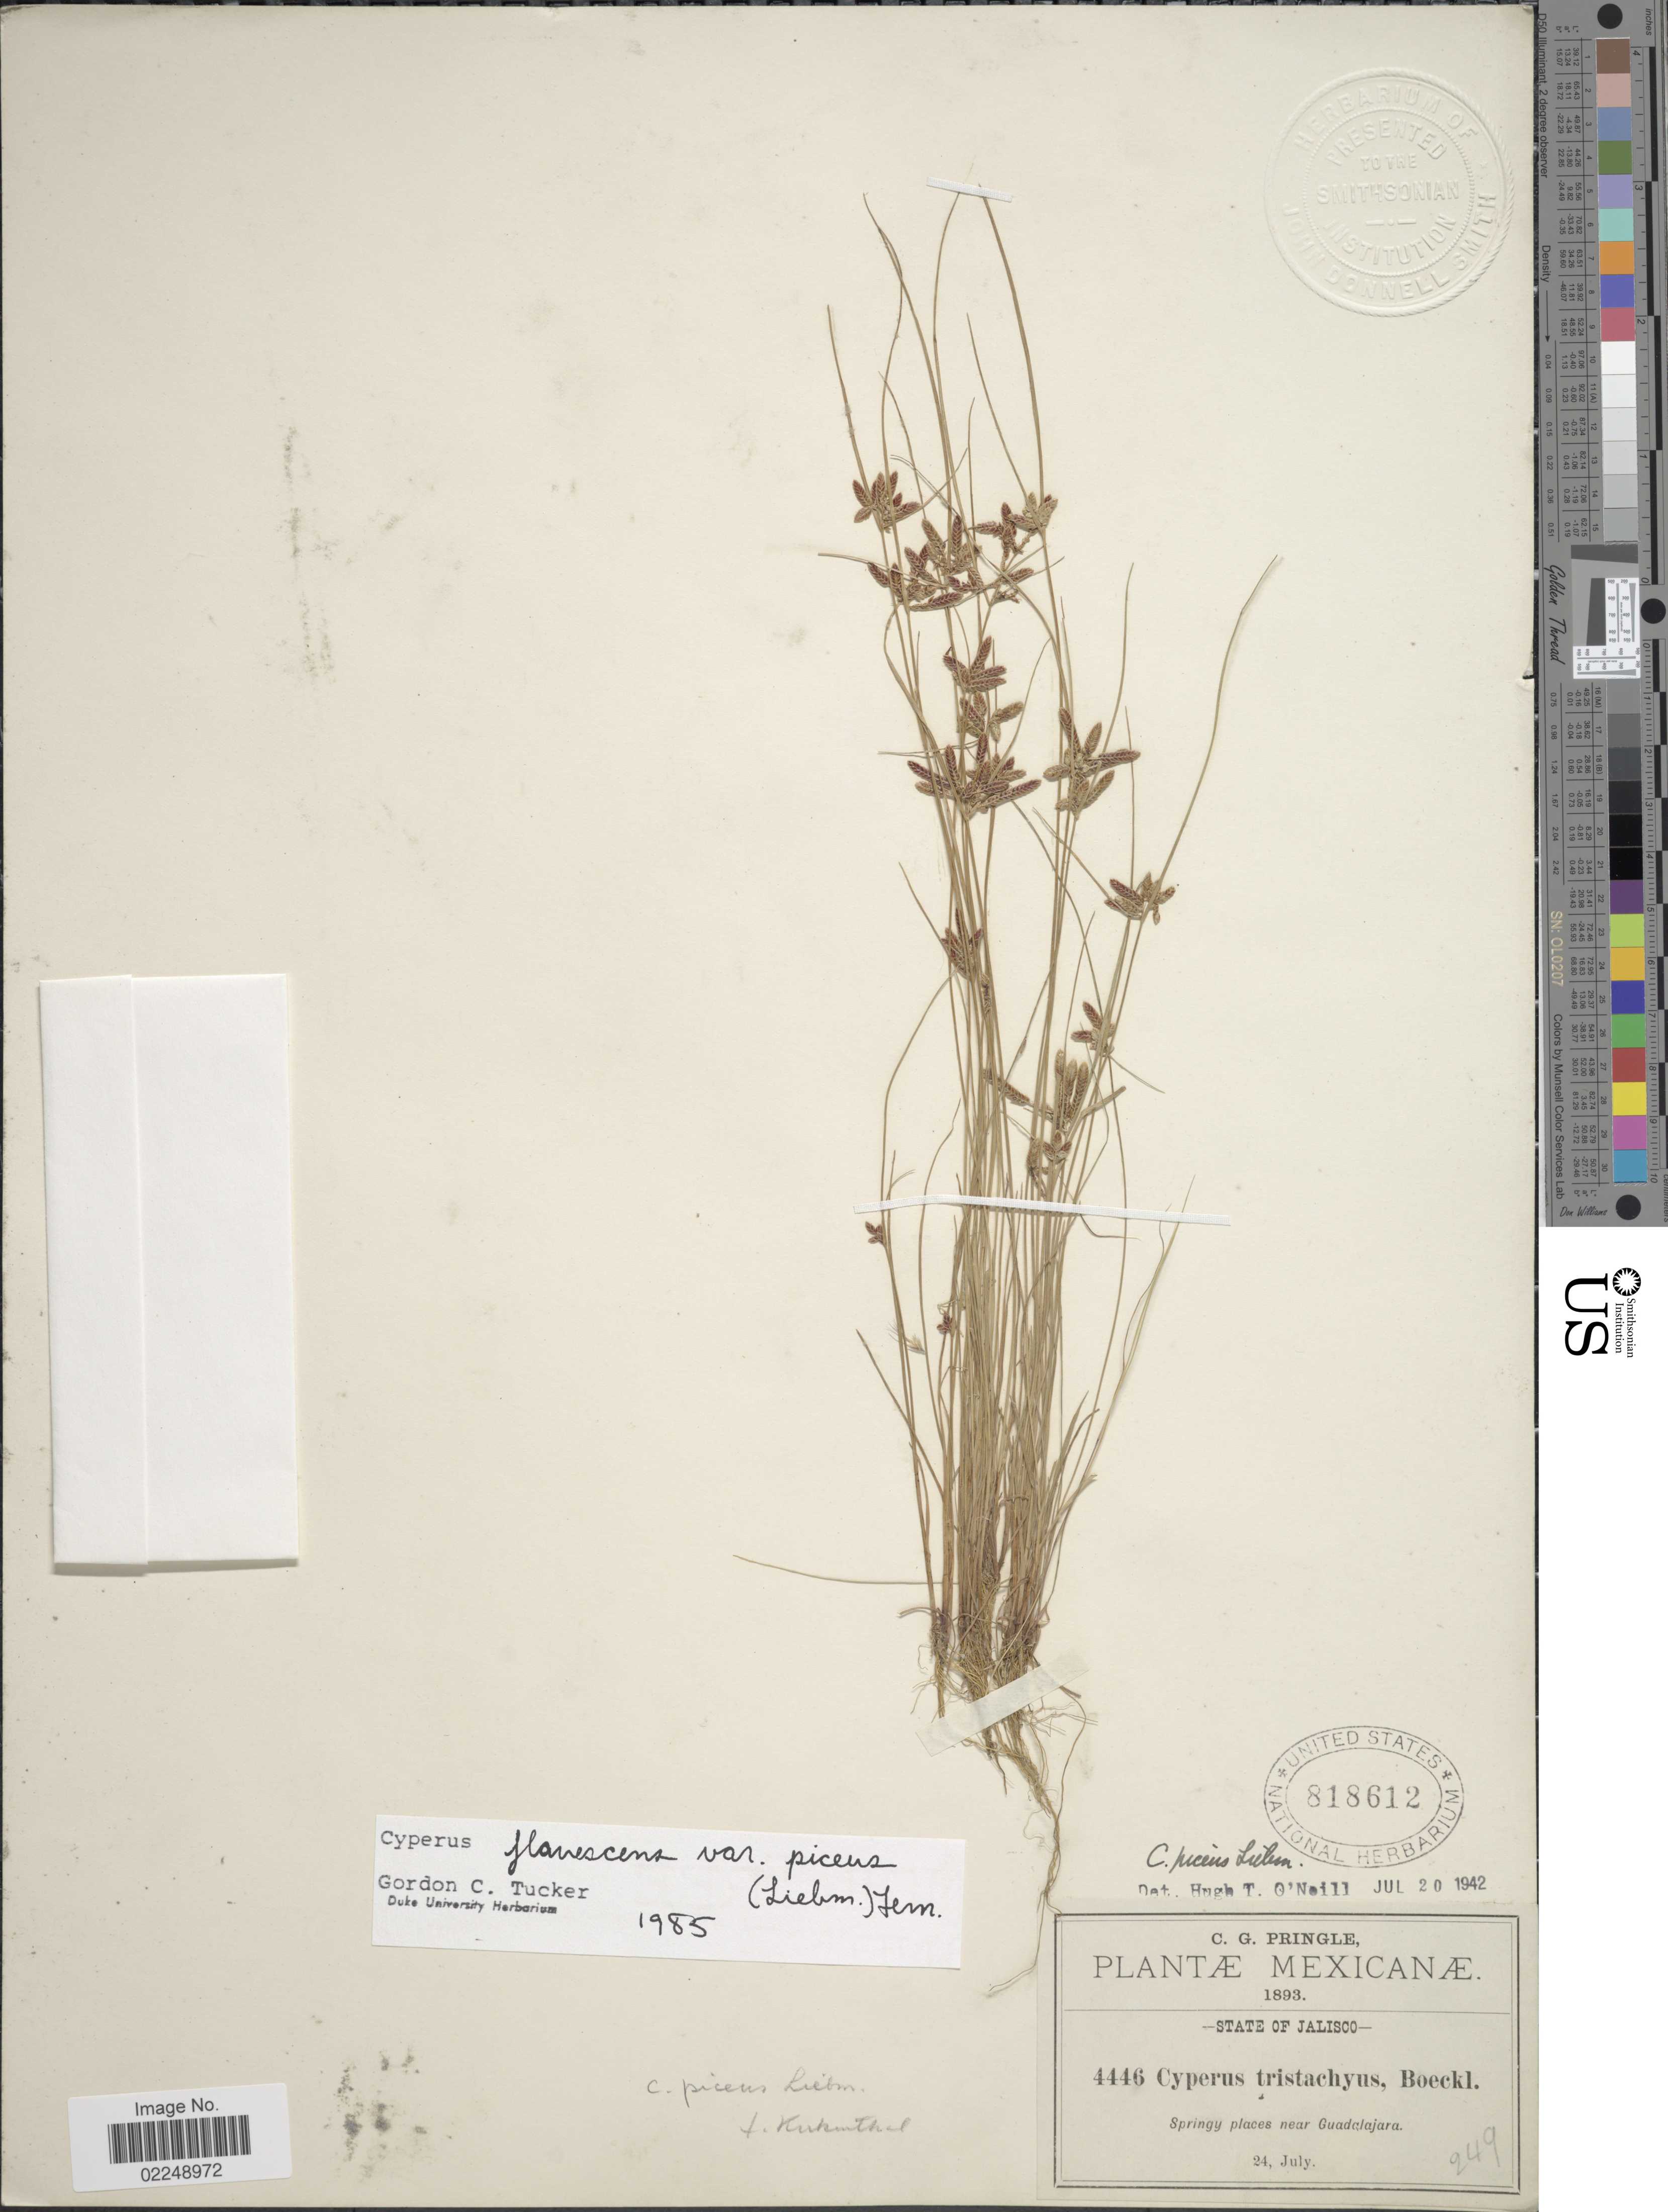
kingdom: Plantae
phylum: Tracheophyta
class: Liliopsida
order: Poales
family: Cyperaceae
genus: Cyperus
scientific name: Cyperus flavescens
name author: L.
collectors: C. G. Pringle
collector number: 4446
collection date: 1893-07-24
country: Mexico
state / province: Jalisco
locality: Springy places near Guadalajara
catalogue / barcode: US 818612